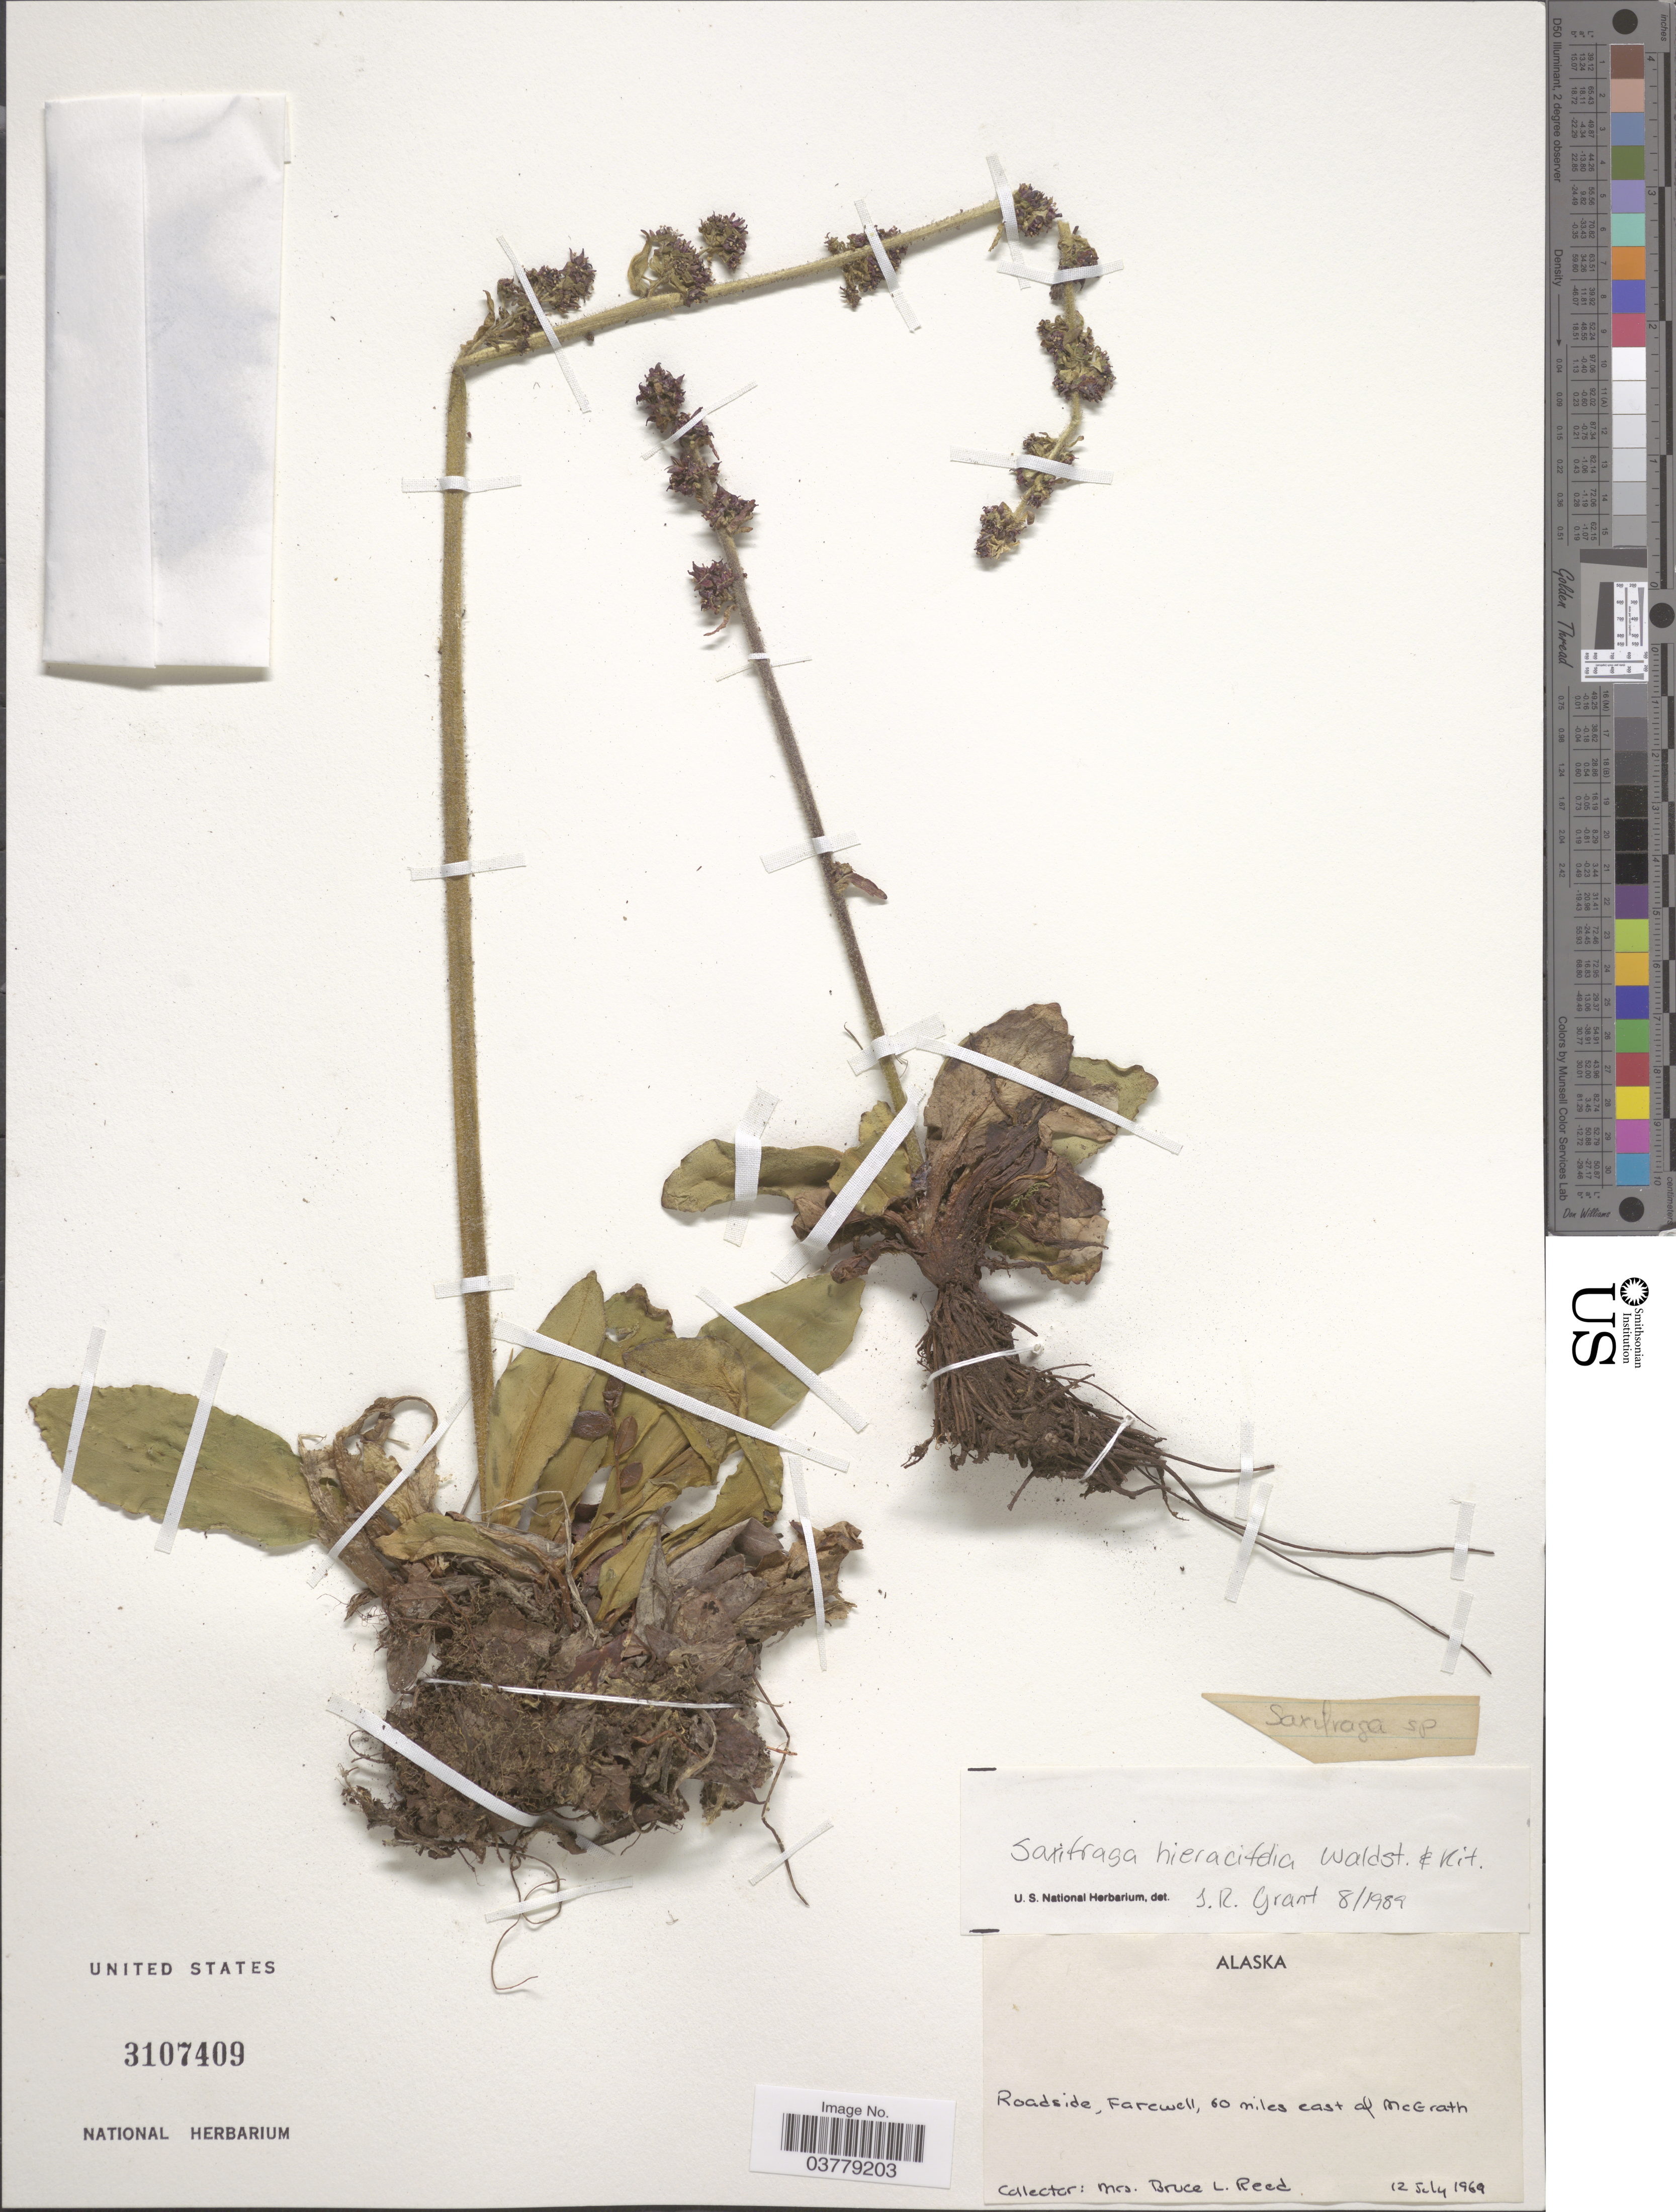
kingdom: Plantae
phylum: Tracheophyta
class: Magnoliopsida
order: Saxifragales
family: Saxifragaceae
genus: Micranthes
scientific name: Micranthes hieraciifolia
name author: (Waldst. & Kit. ex Willd.) Haw.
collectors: B. Reed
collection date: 1969-07-12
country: United States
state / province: Alaska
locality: Roadside, Farewell, 60 miles east of McGrath.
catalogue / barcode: US 3107409